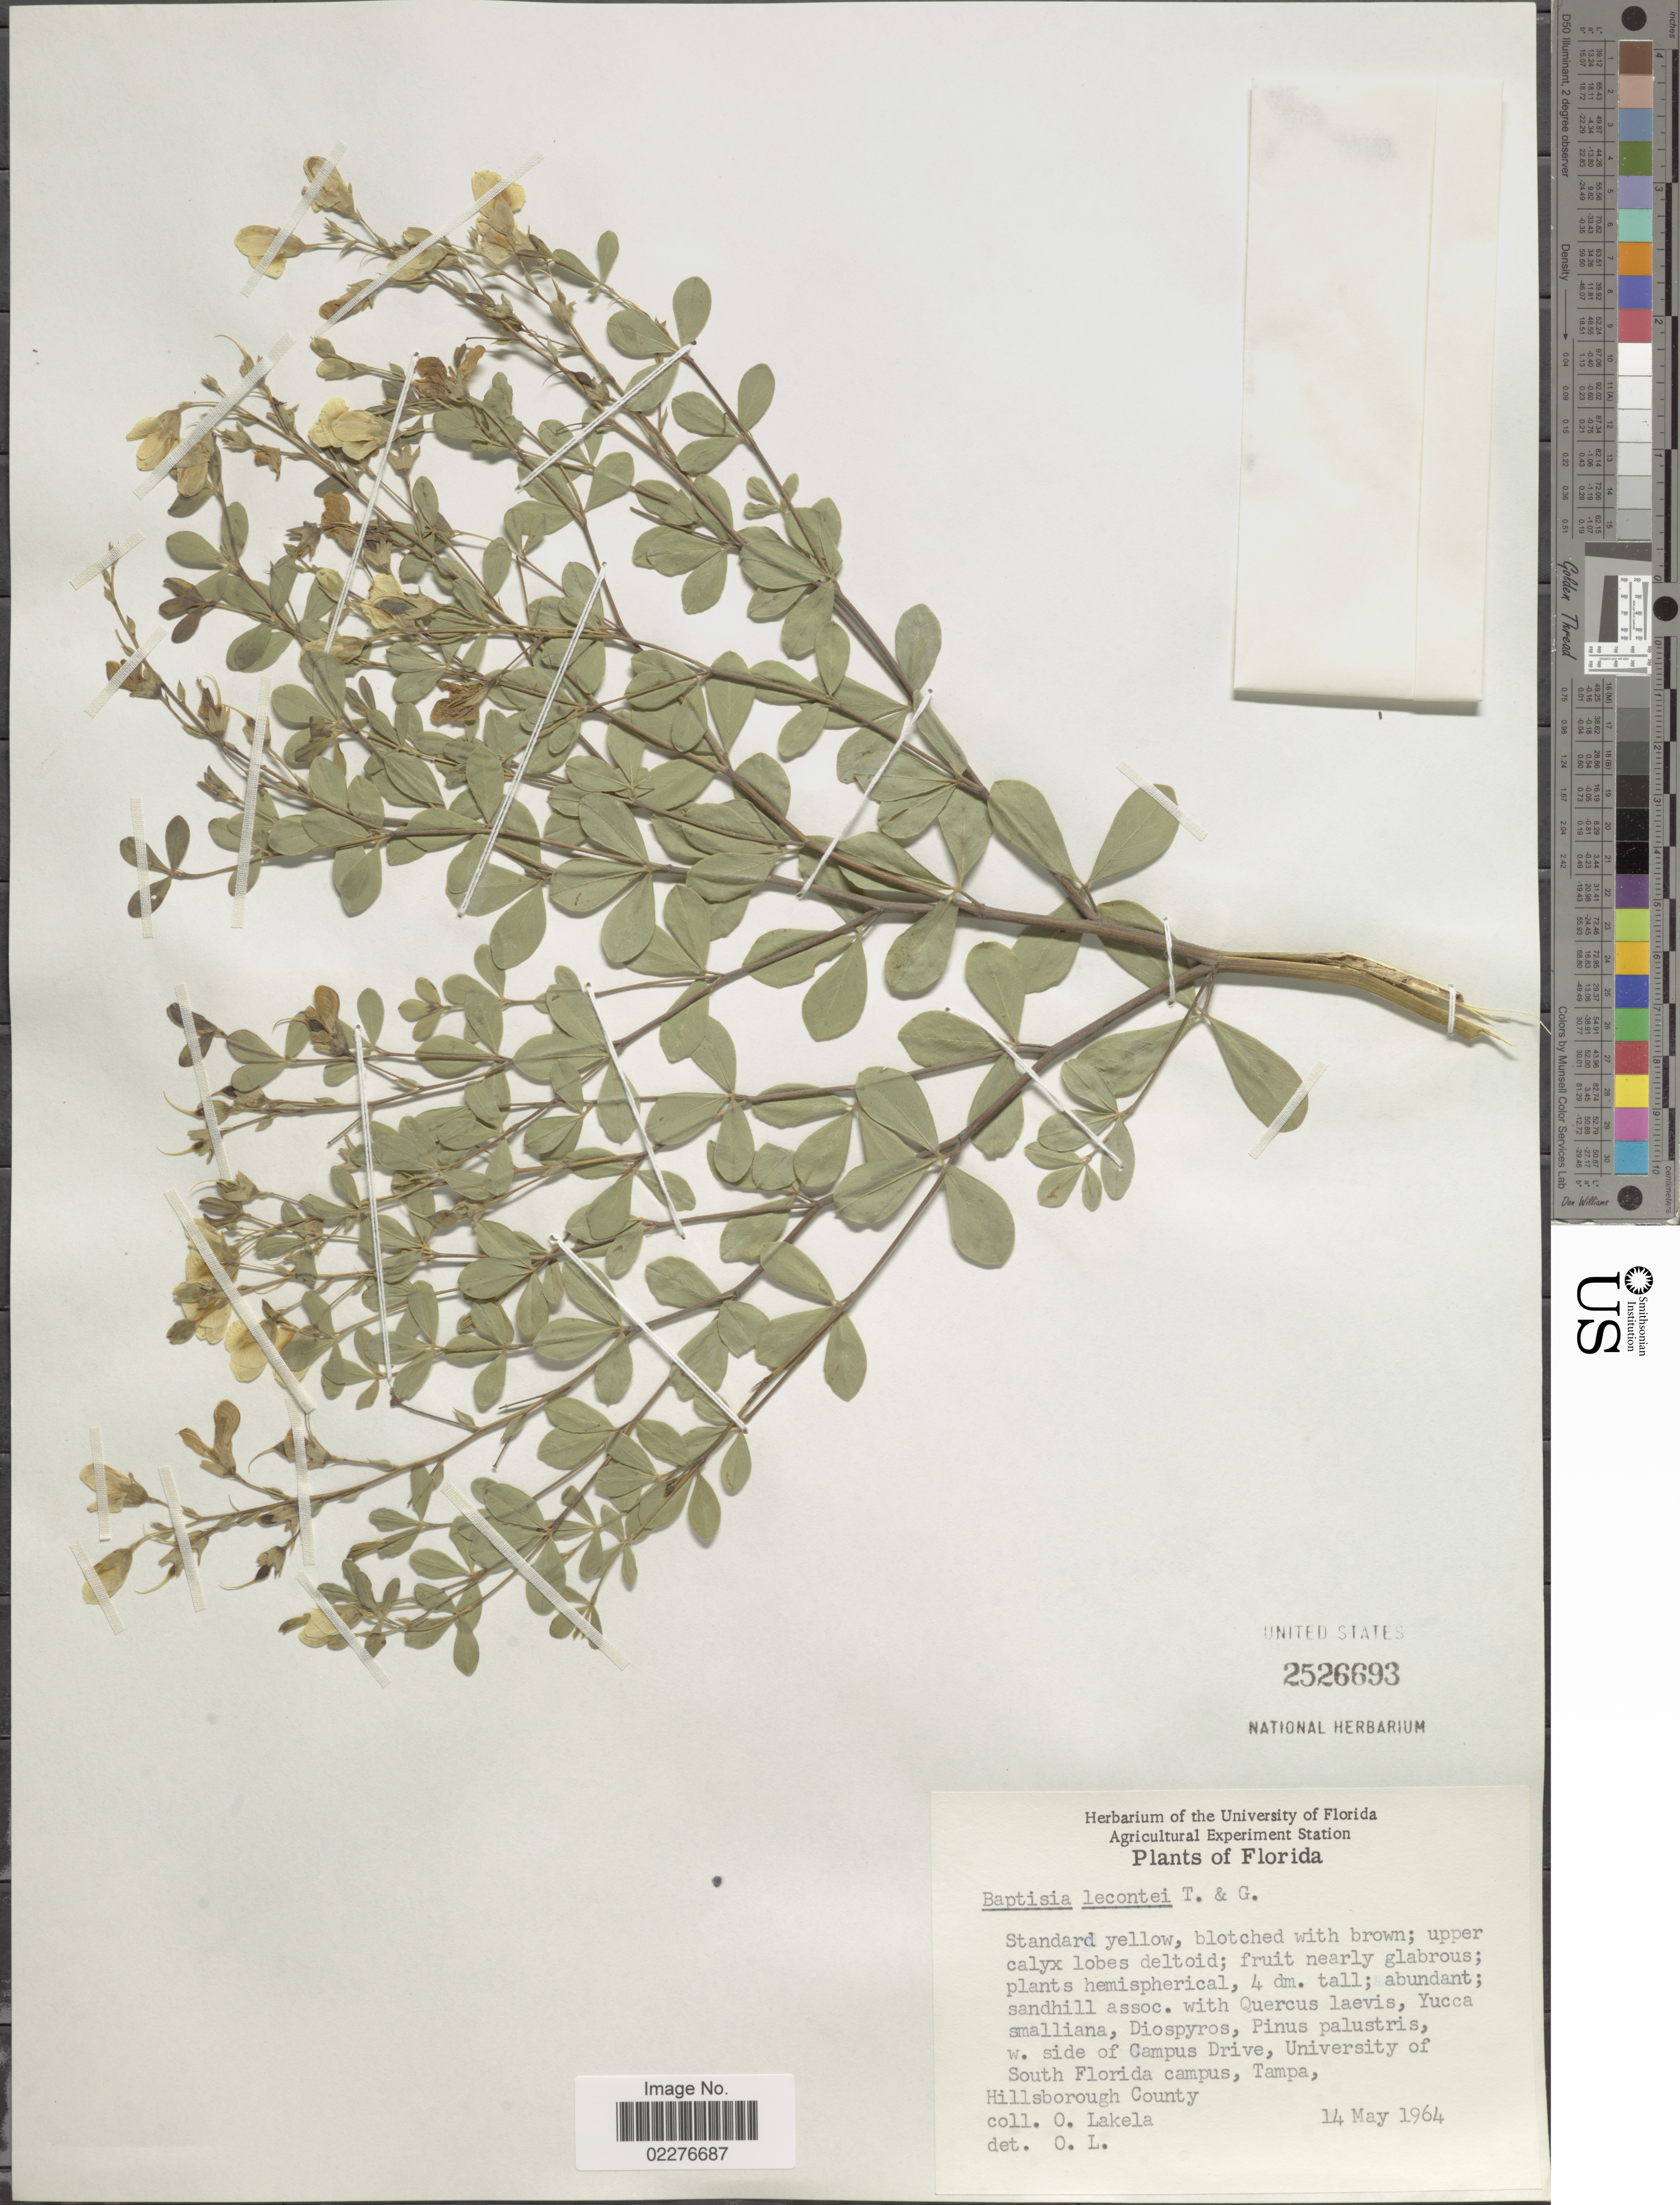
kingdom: Plantae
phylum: Tracheophyta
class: Magnoliopsida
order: Fabales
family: Fabaceae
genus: Baptisia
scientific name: Baptisia lecontei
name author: Torr. & A. Gray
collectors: O. Lakela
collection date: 1964-05-14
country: United States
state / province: Florida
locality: W side of Camous Drive, University of South Florida campus, Tampa, Hillsborough County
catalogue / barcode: US 2526693